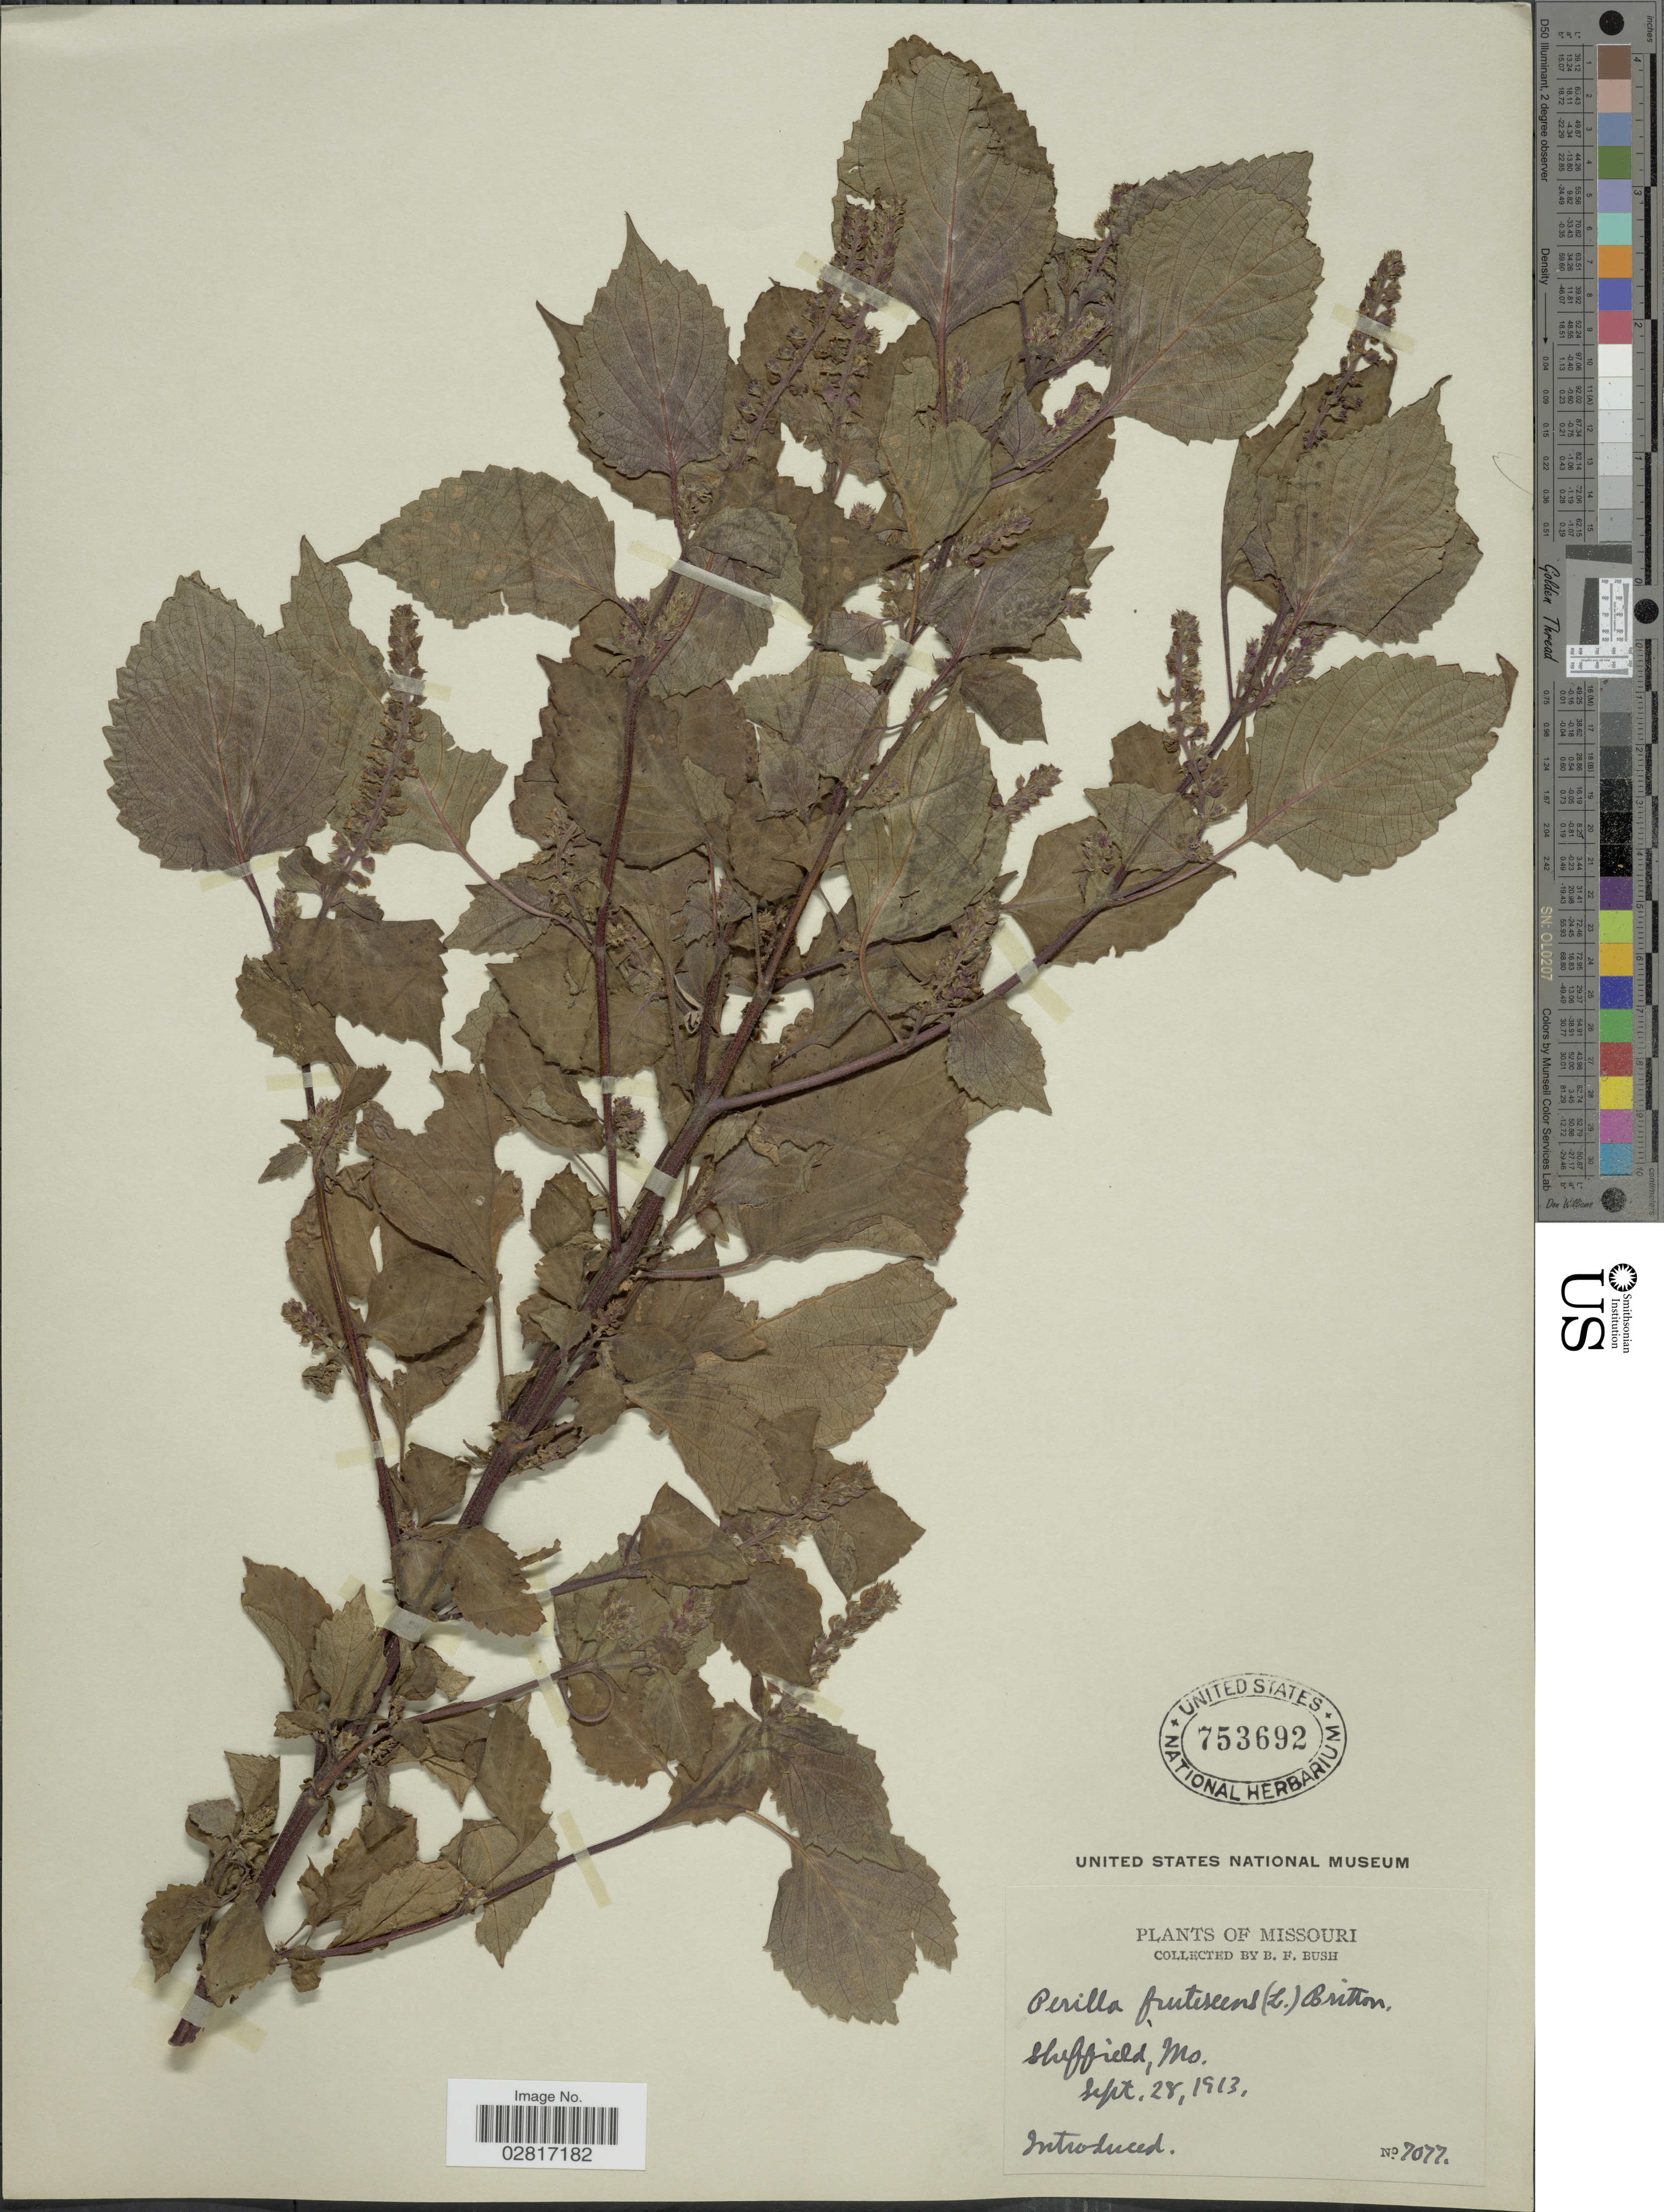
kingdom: Plantae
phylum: Tracheophyta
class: Magnoliopsida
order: Lamiales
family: Lamiaceae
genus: Perilla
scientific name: Perilla frutescens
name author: (L.) Britton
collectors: B. F. Bush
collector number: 7077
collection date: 1913-09-28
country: United States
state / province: Missouri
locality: Sheffield, Mo.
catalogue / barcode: US 753692